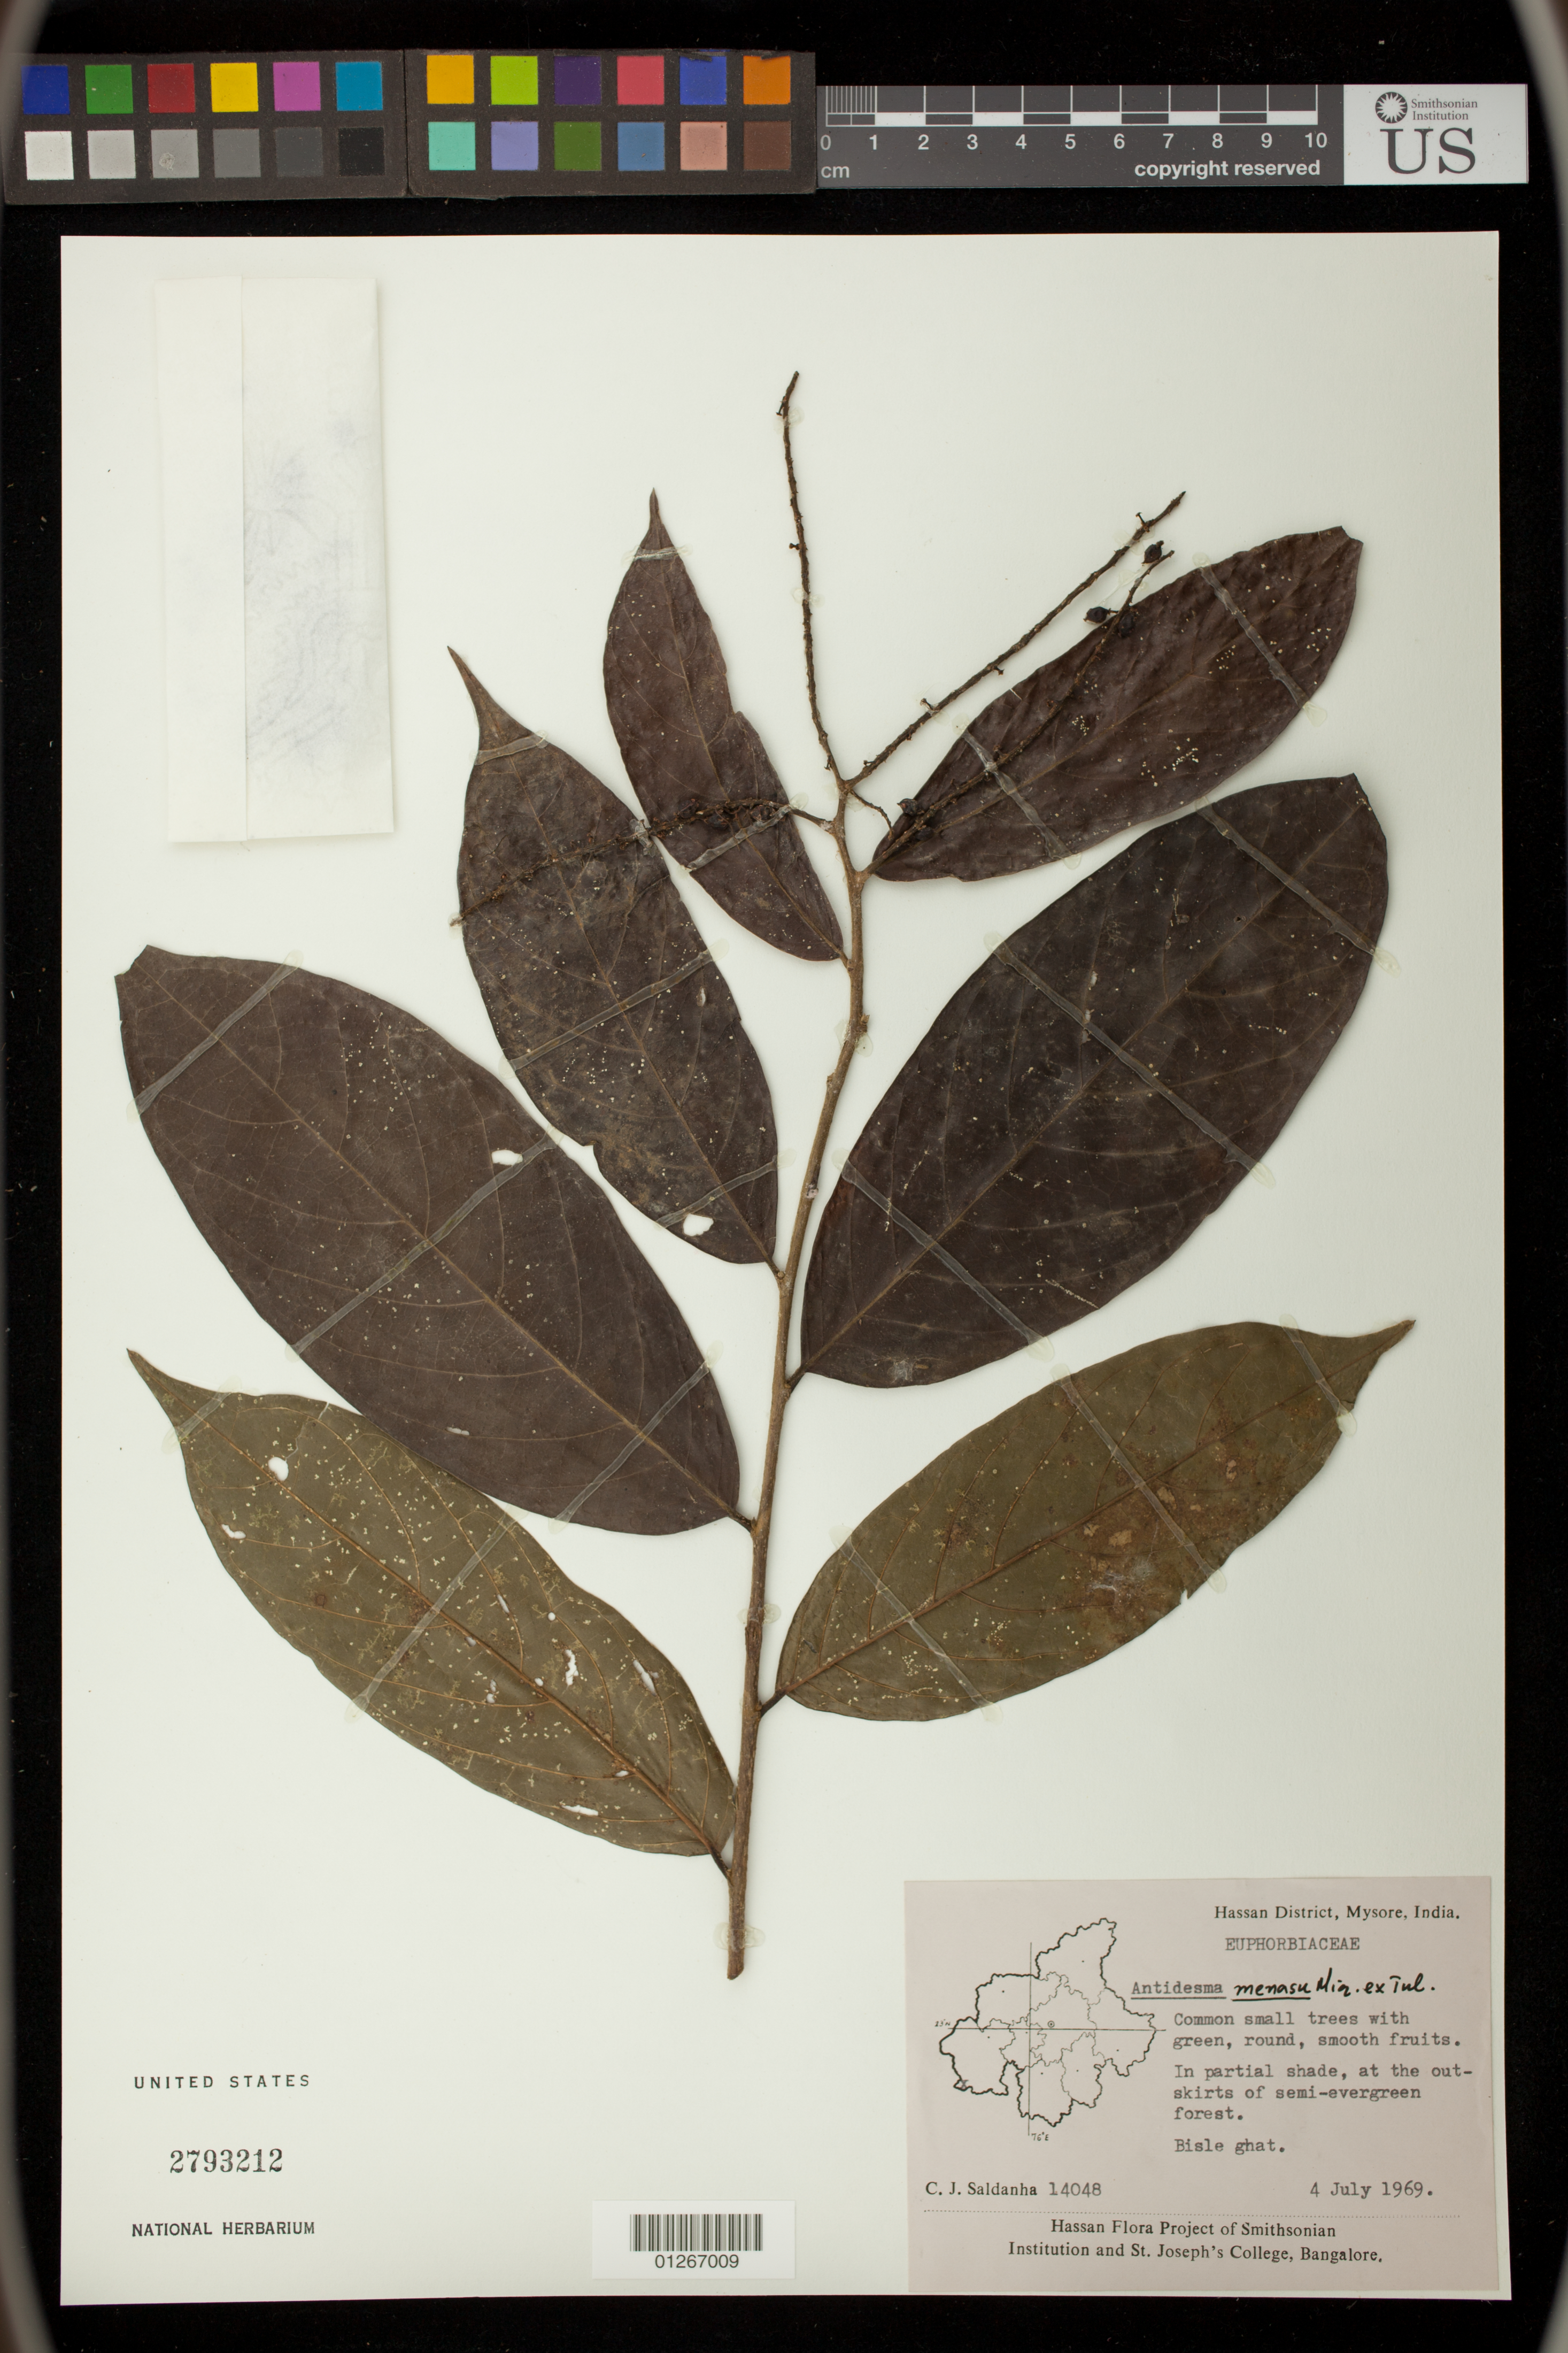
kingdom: Plantae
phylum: Tracheophyta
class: Magnoliopsida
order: Malpighiales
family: Phyllanthaceae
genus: Antidesma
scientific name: Antidesma menasu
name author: Miq. ex Tul.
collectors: C. J. Saldanha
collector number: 14048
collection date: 1969-04-04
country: India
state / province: Karnataka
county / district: Mysore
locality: Hassan District : Bisle ghat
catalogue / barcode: US 2793212